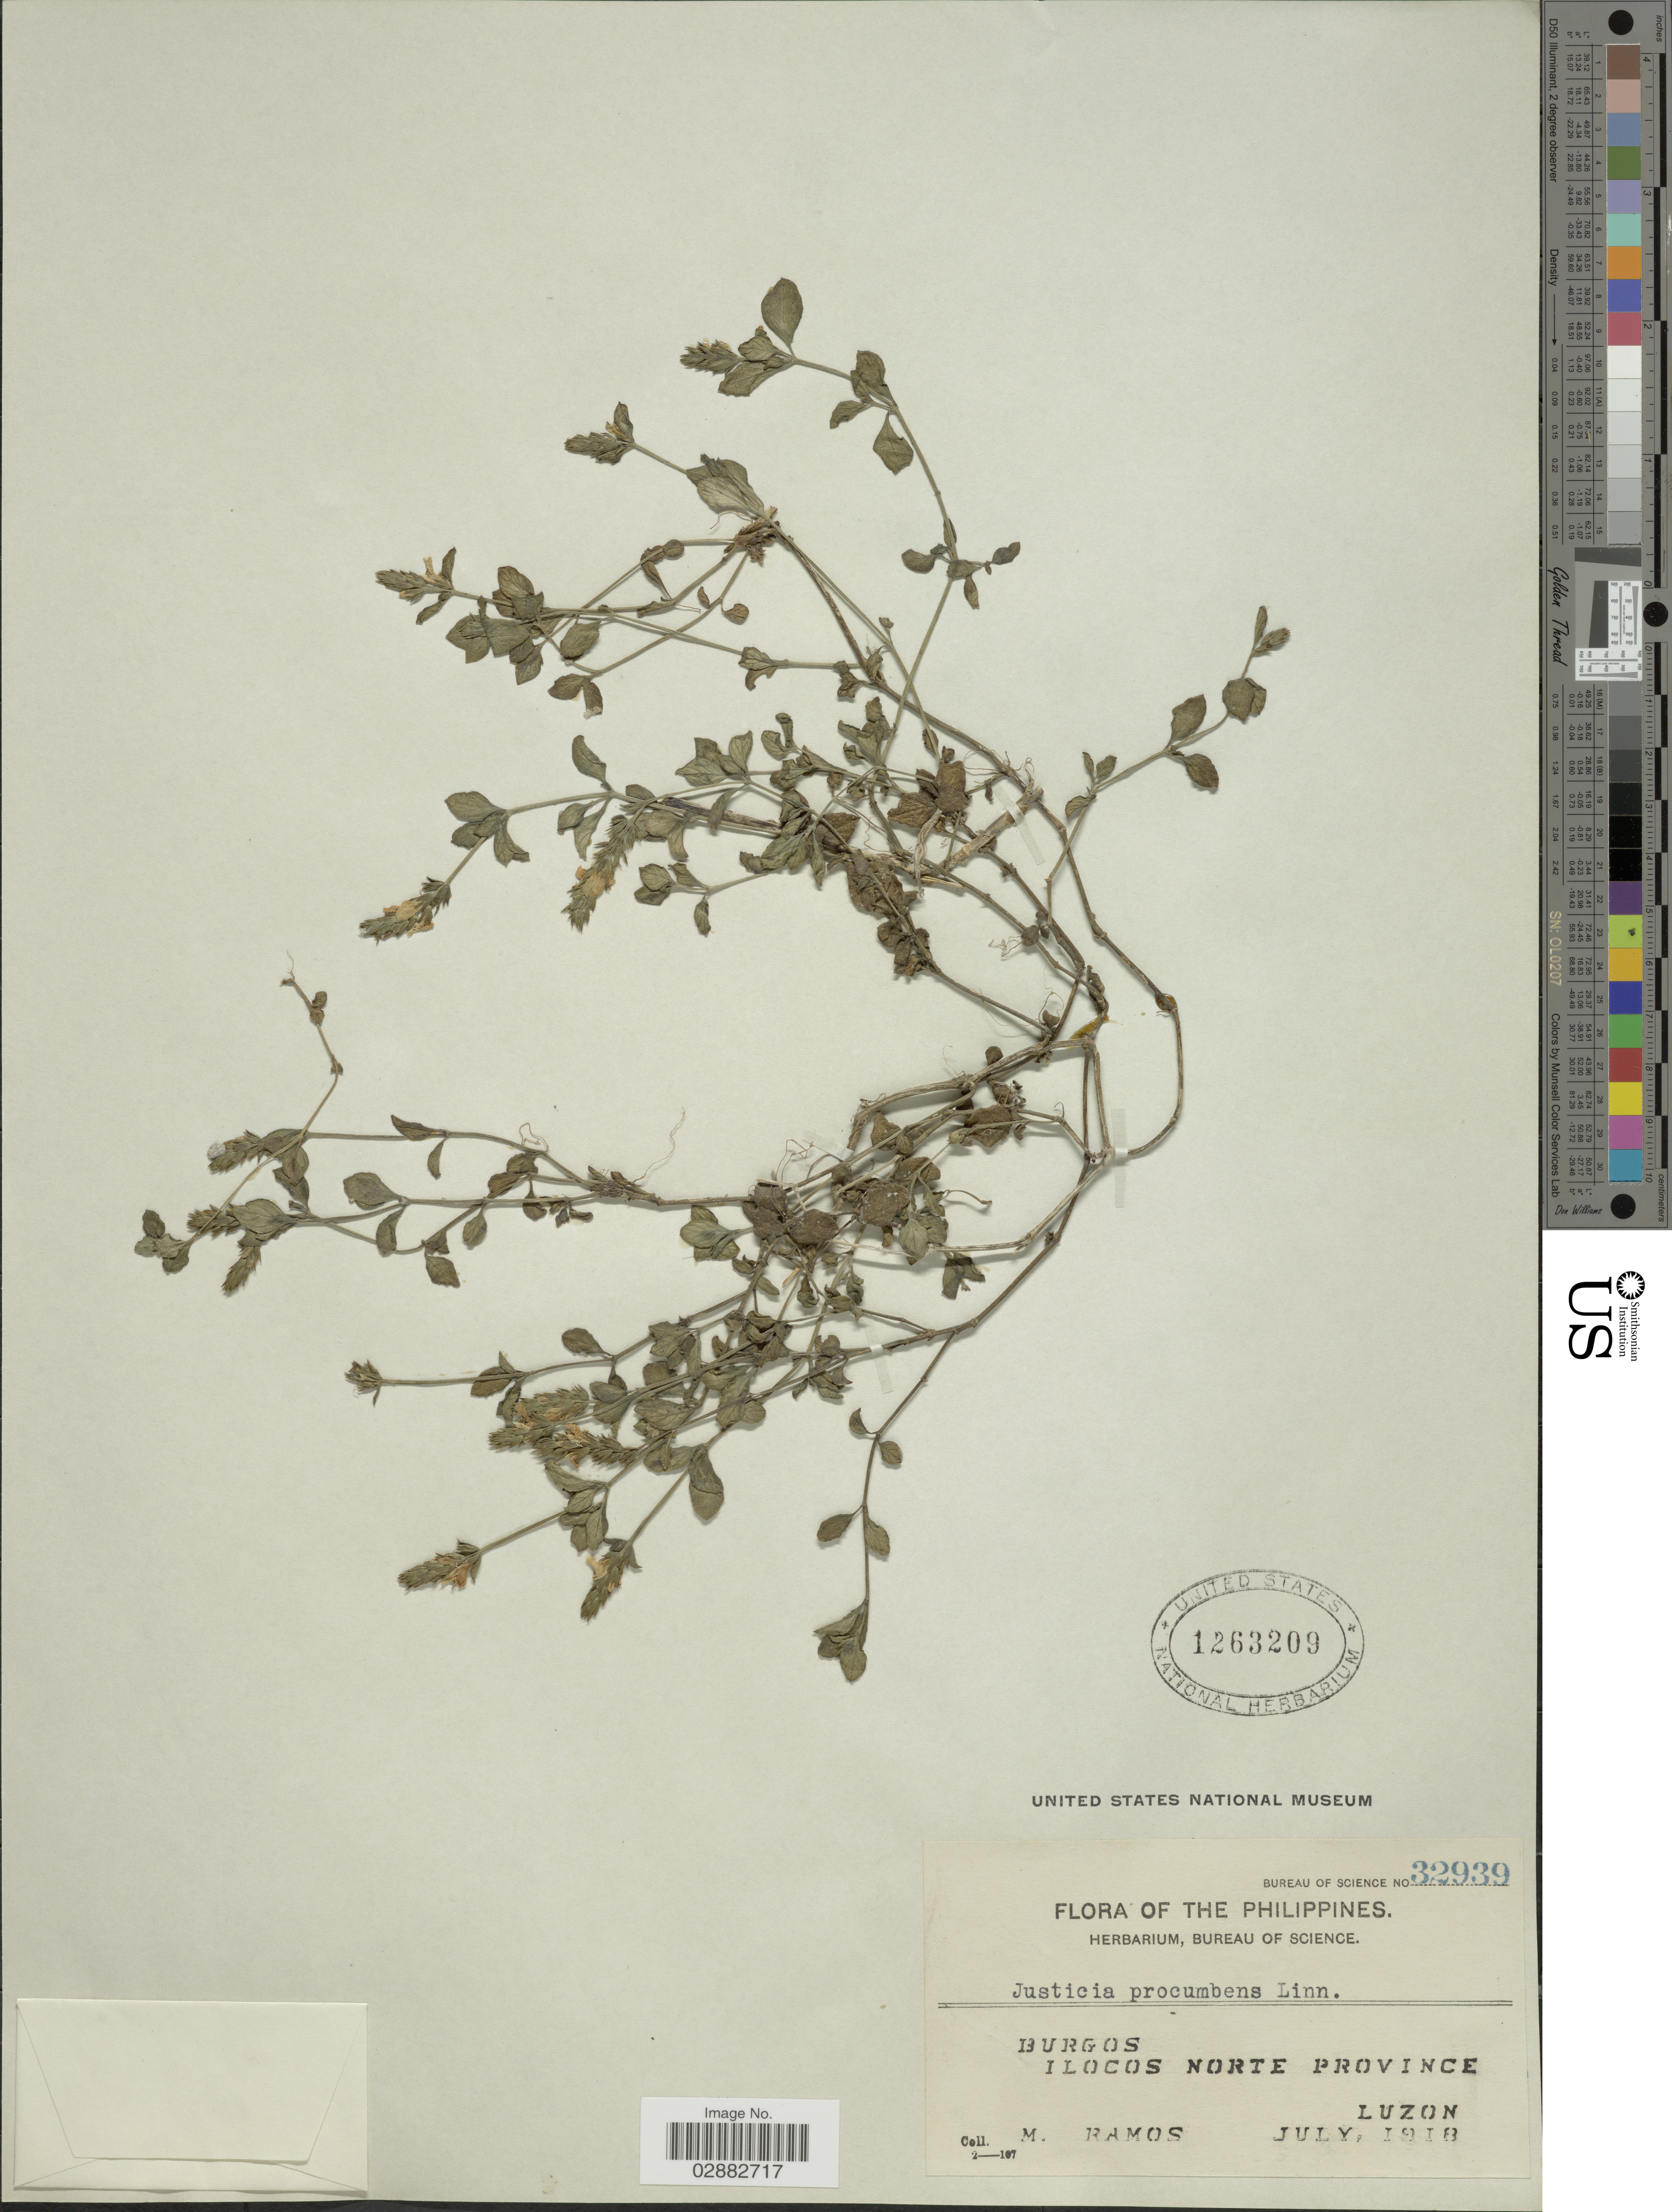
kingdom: Plantae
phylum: Tracheophyta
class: Magnoliopsida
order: Lamiales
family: Acanthaceae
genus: Justicia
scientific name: Justicia procumbens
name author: L.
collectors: M. Ramos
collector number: Bureau of Science 32939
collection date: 1918-07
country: Philippines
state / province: Ilocos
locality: Burgos Prov. of Ilocos Norte Luzon.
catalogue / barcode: US 1263209